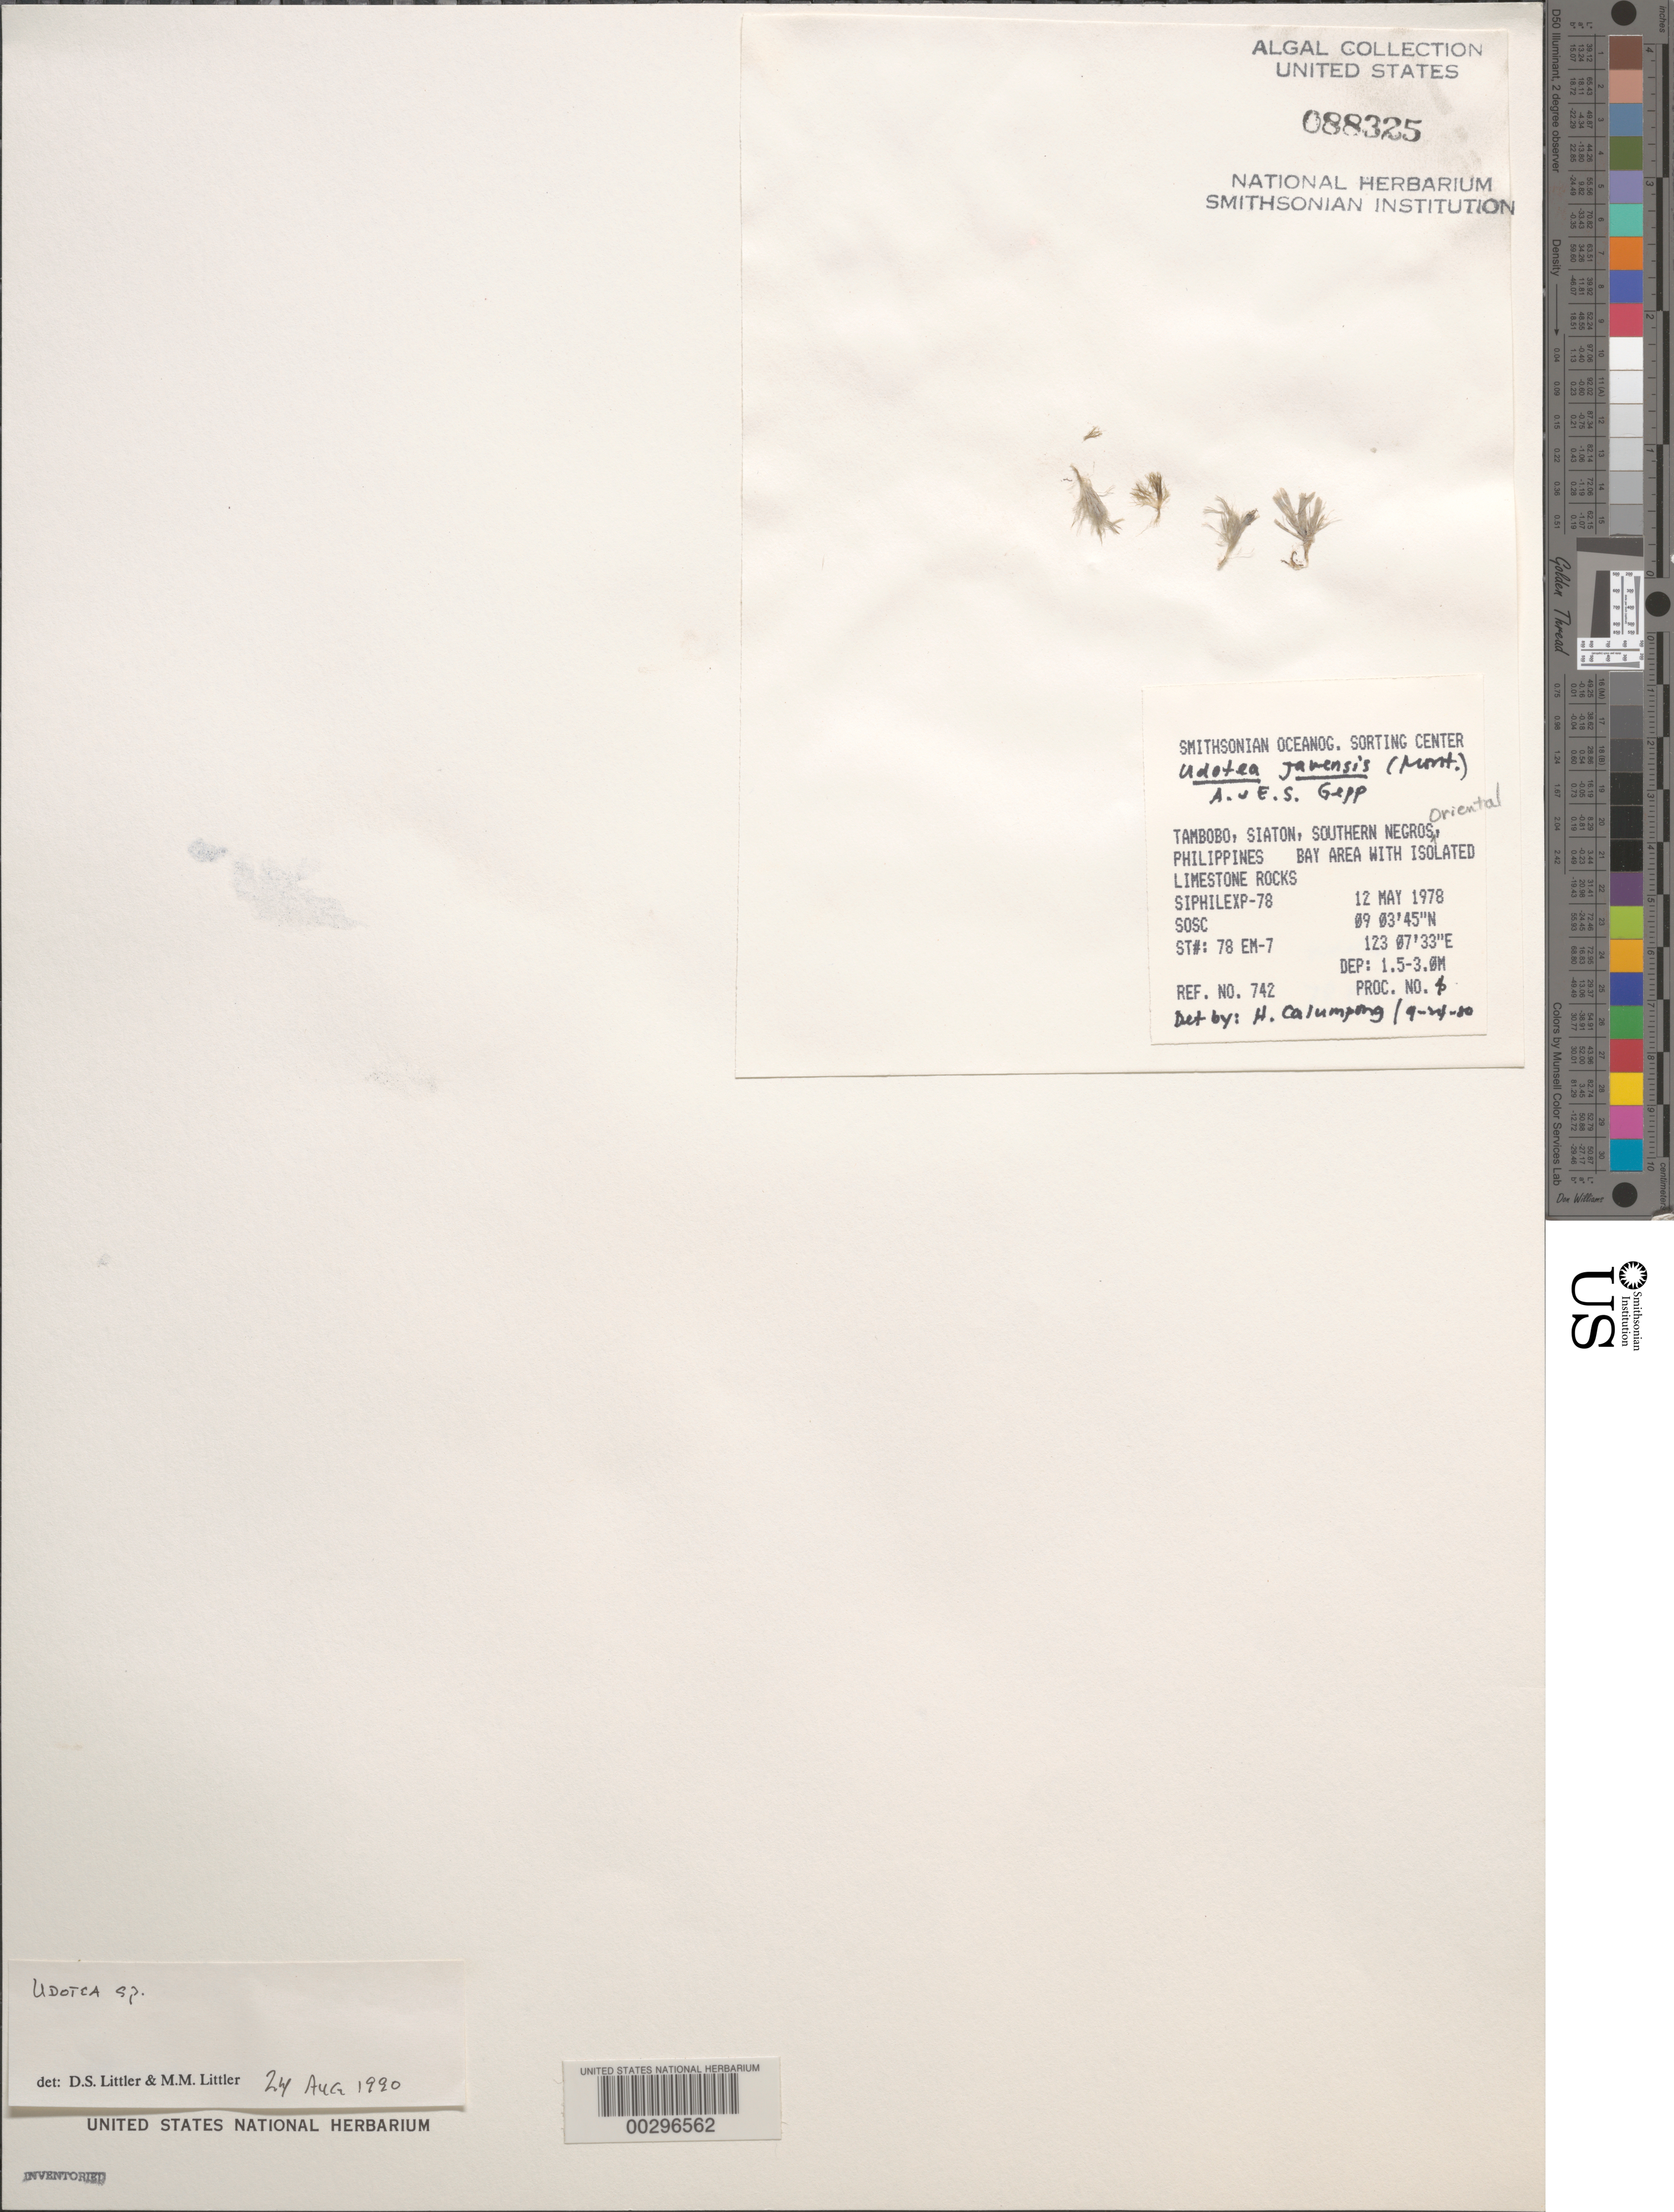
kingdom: Plantae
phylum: Chlorophyta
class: Ulvophyceae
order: Bryopsidales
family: Udoteaceae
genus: Udotea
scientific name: Udotea sp.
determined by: Littler, D. S.; Littler, M. M.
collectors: SOSC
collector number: Station 78 Em-7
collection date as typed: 12 May 1978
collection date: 1978-05-12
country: Philippines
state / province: Central Visayas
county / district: Negros Oriental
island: Negros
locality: Tambobo, Siaton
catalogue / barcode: US 88325